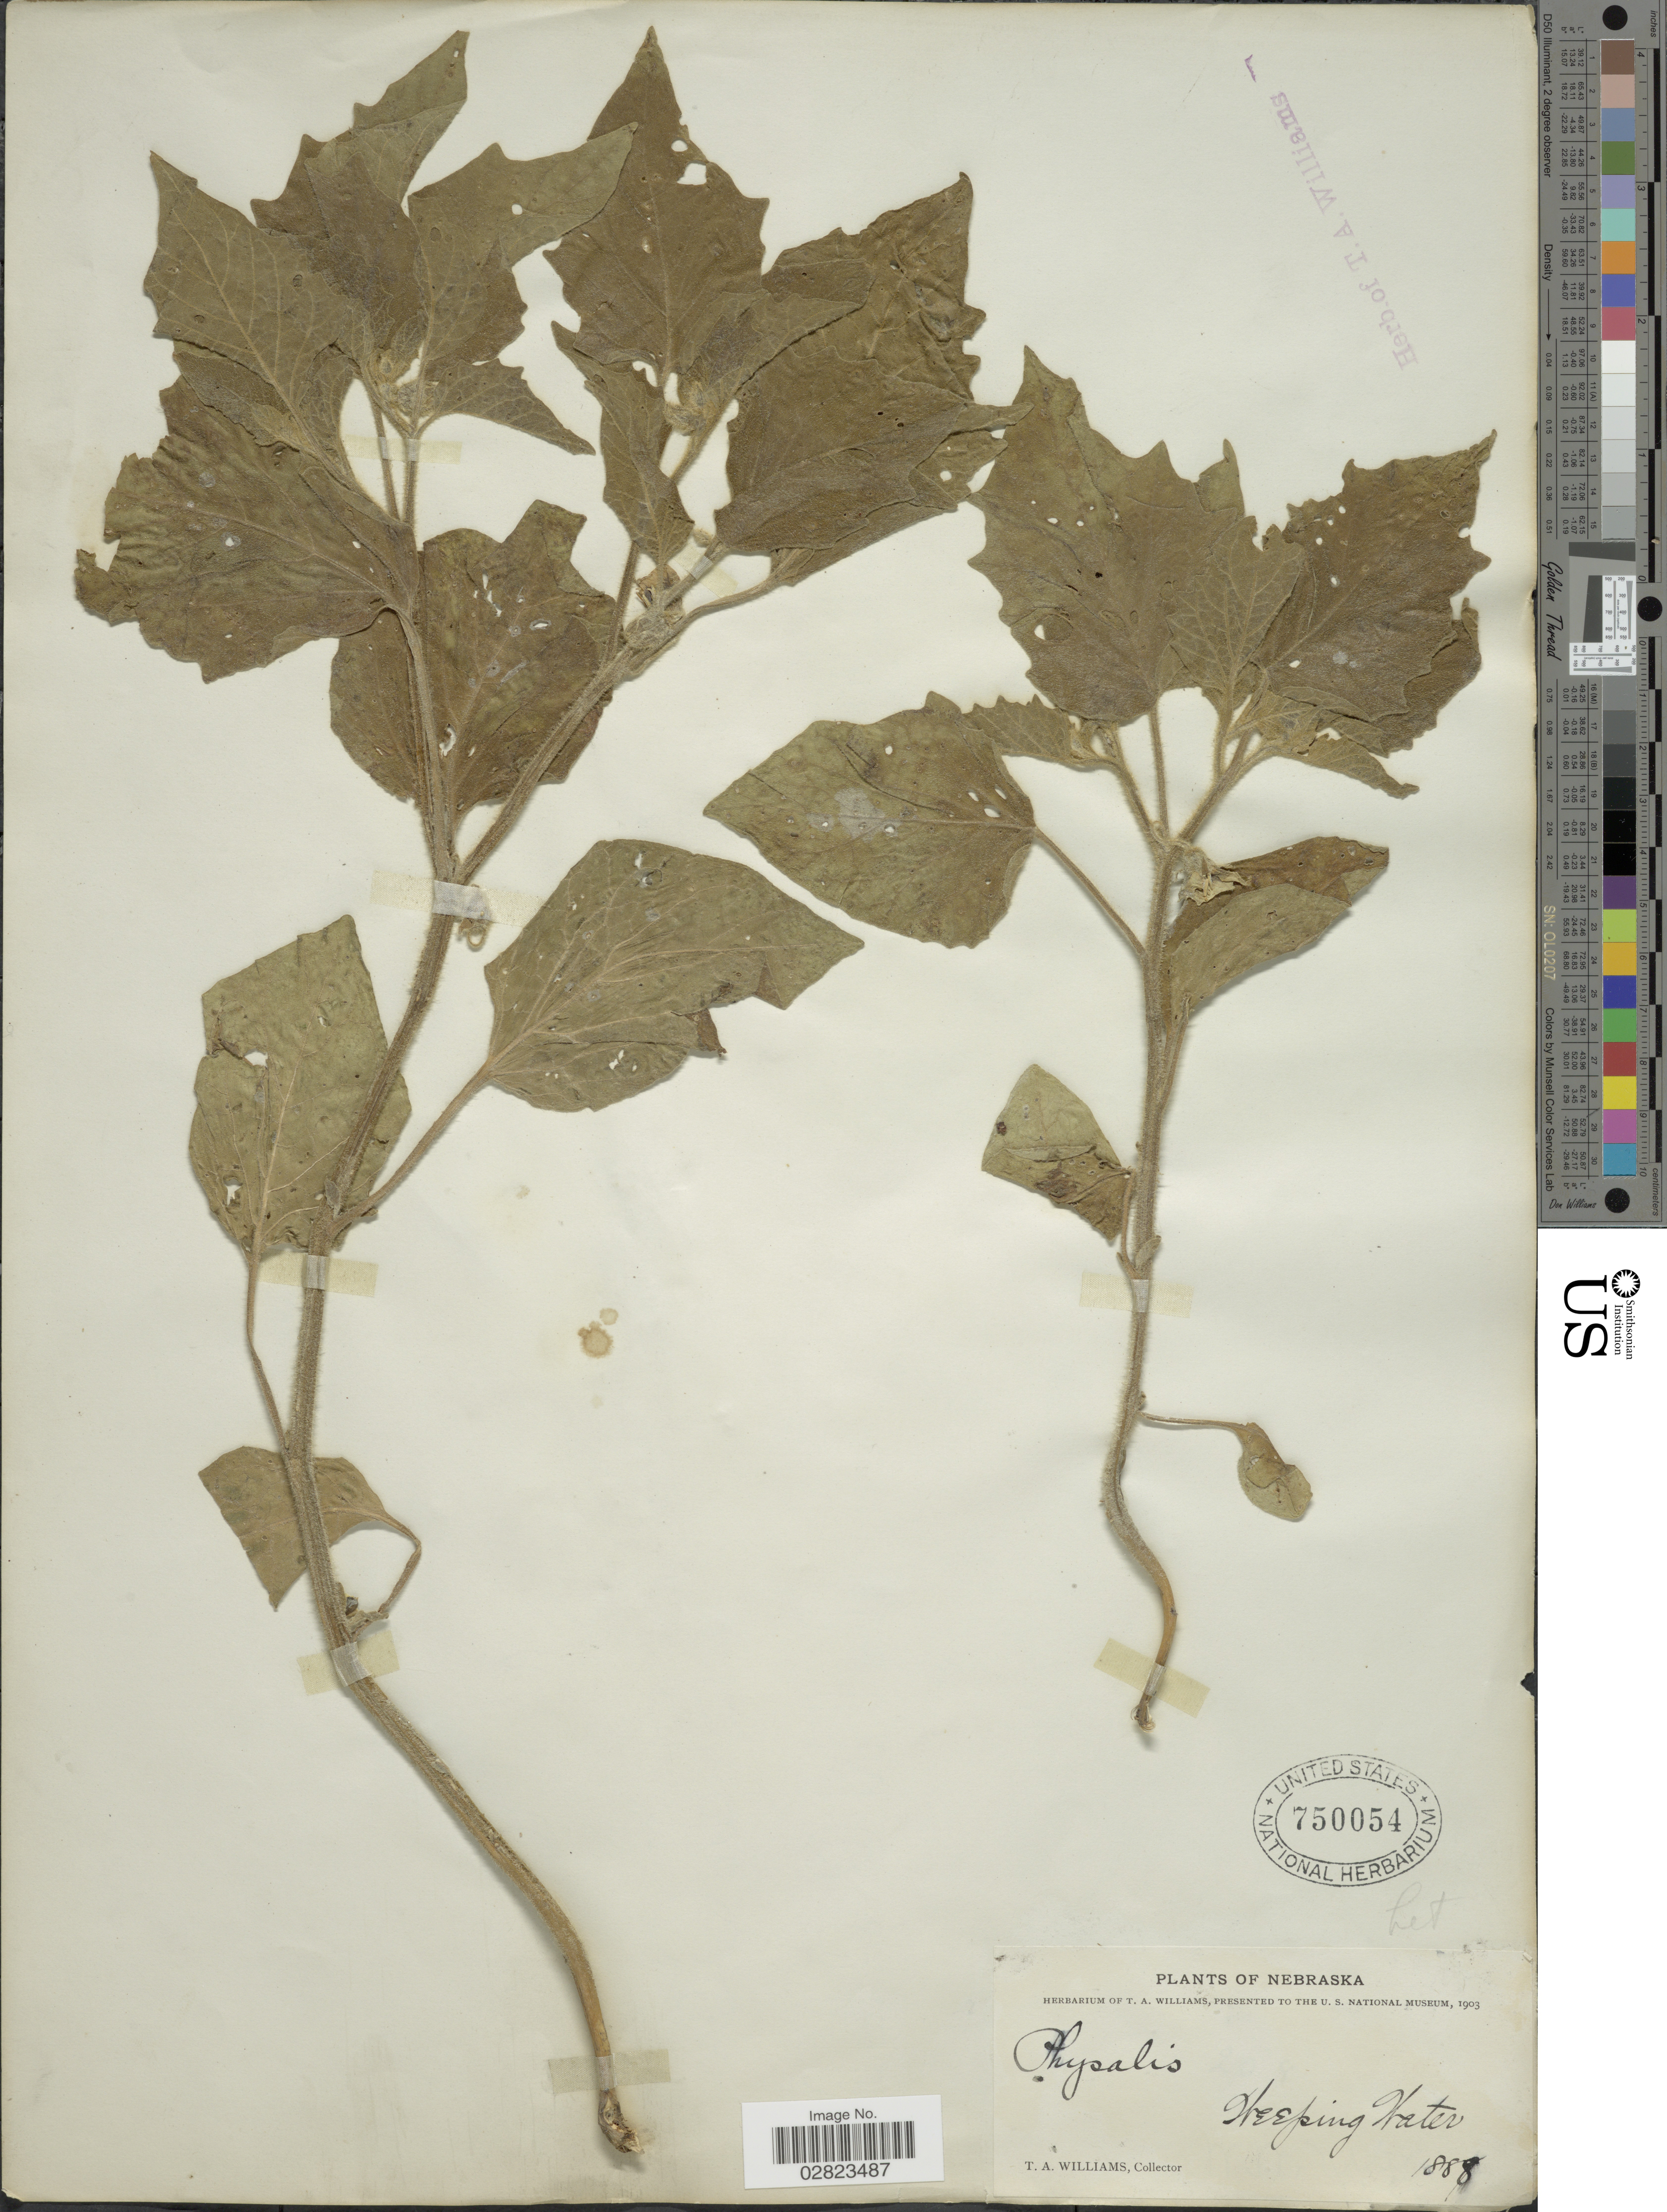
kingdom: Plantae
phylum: Tracheophyta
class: Magnoliopsida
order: Solanales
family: Solanaceae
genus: Physalis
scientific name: Physalis heterophylla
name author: Nees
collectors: T. A. Williams (herbarium)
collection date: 1888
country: United States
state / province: Nebraska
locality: Weeping Water.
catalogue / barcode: US 750054